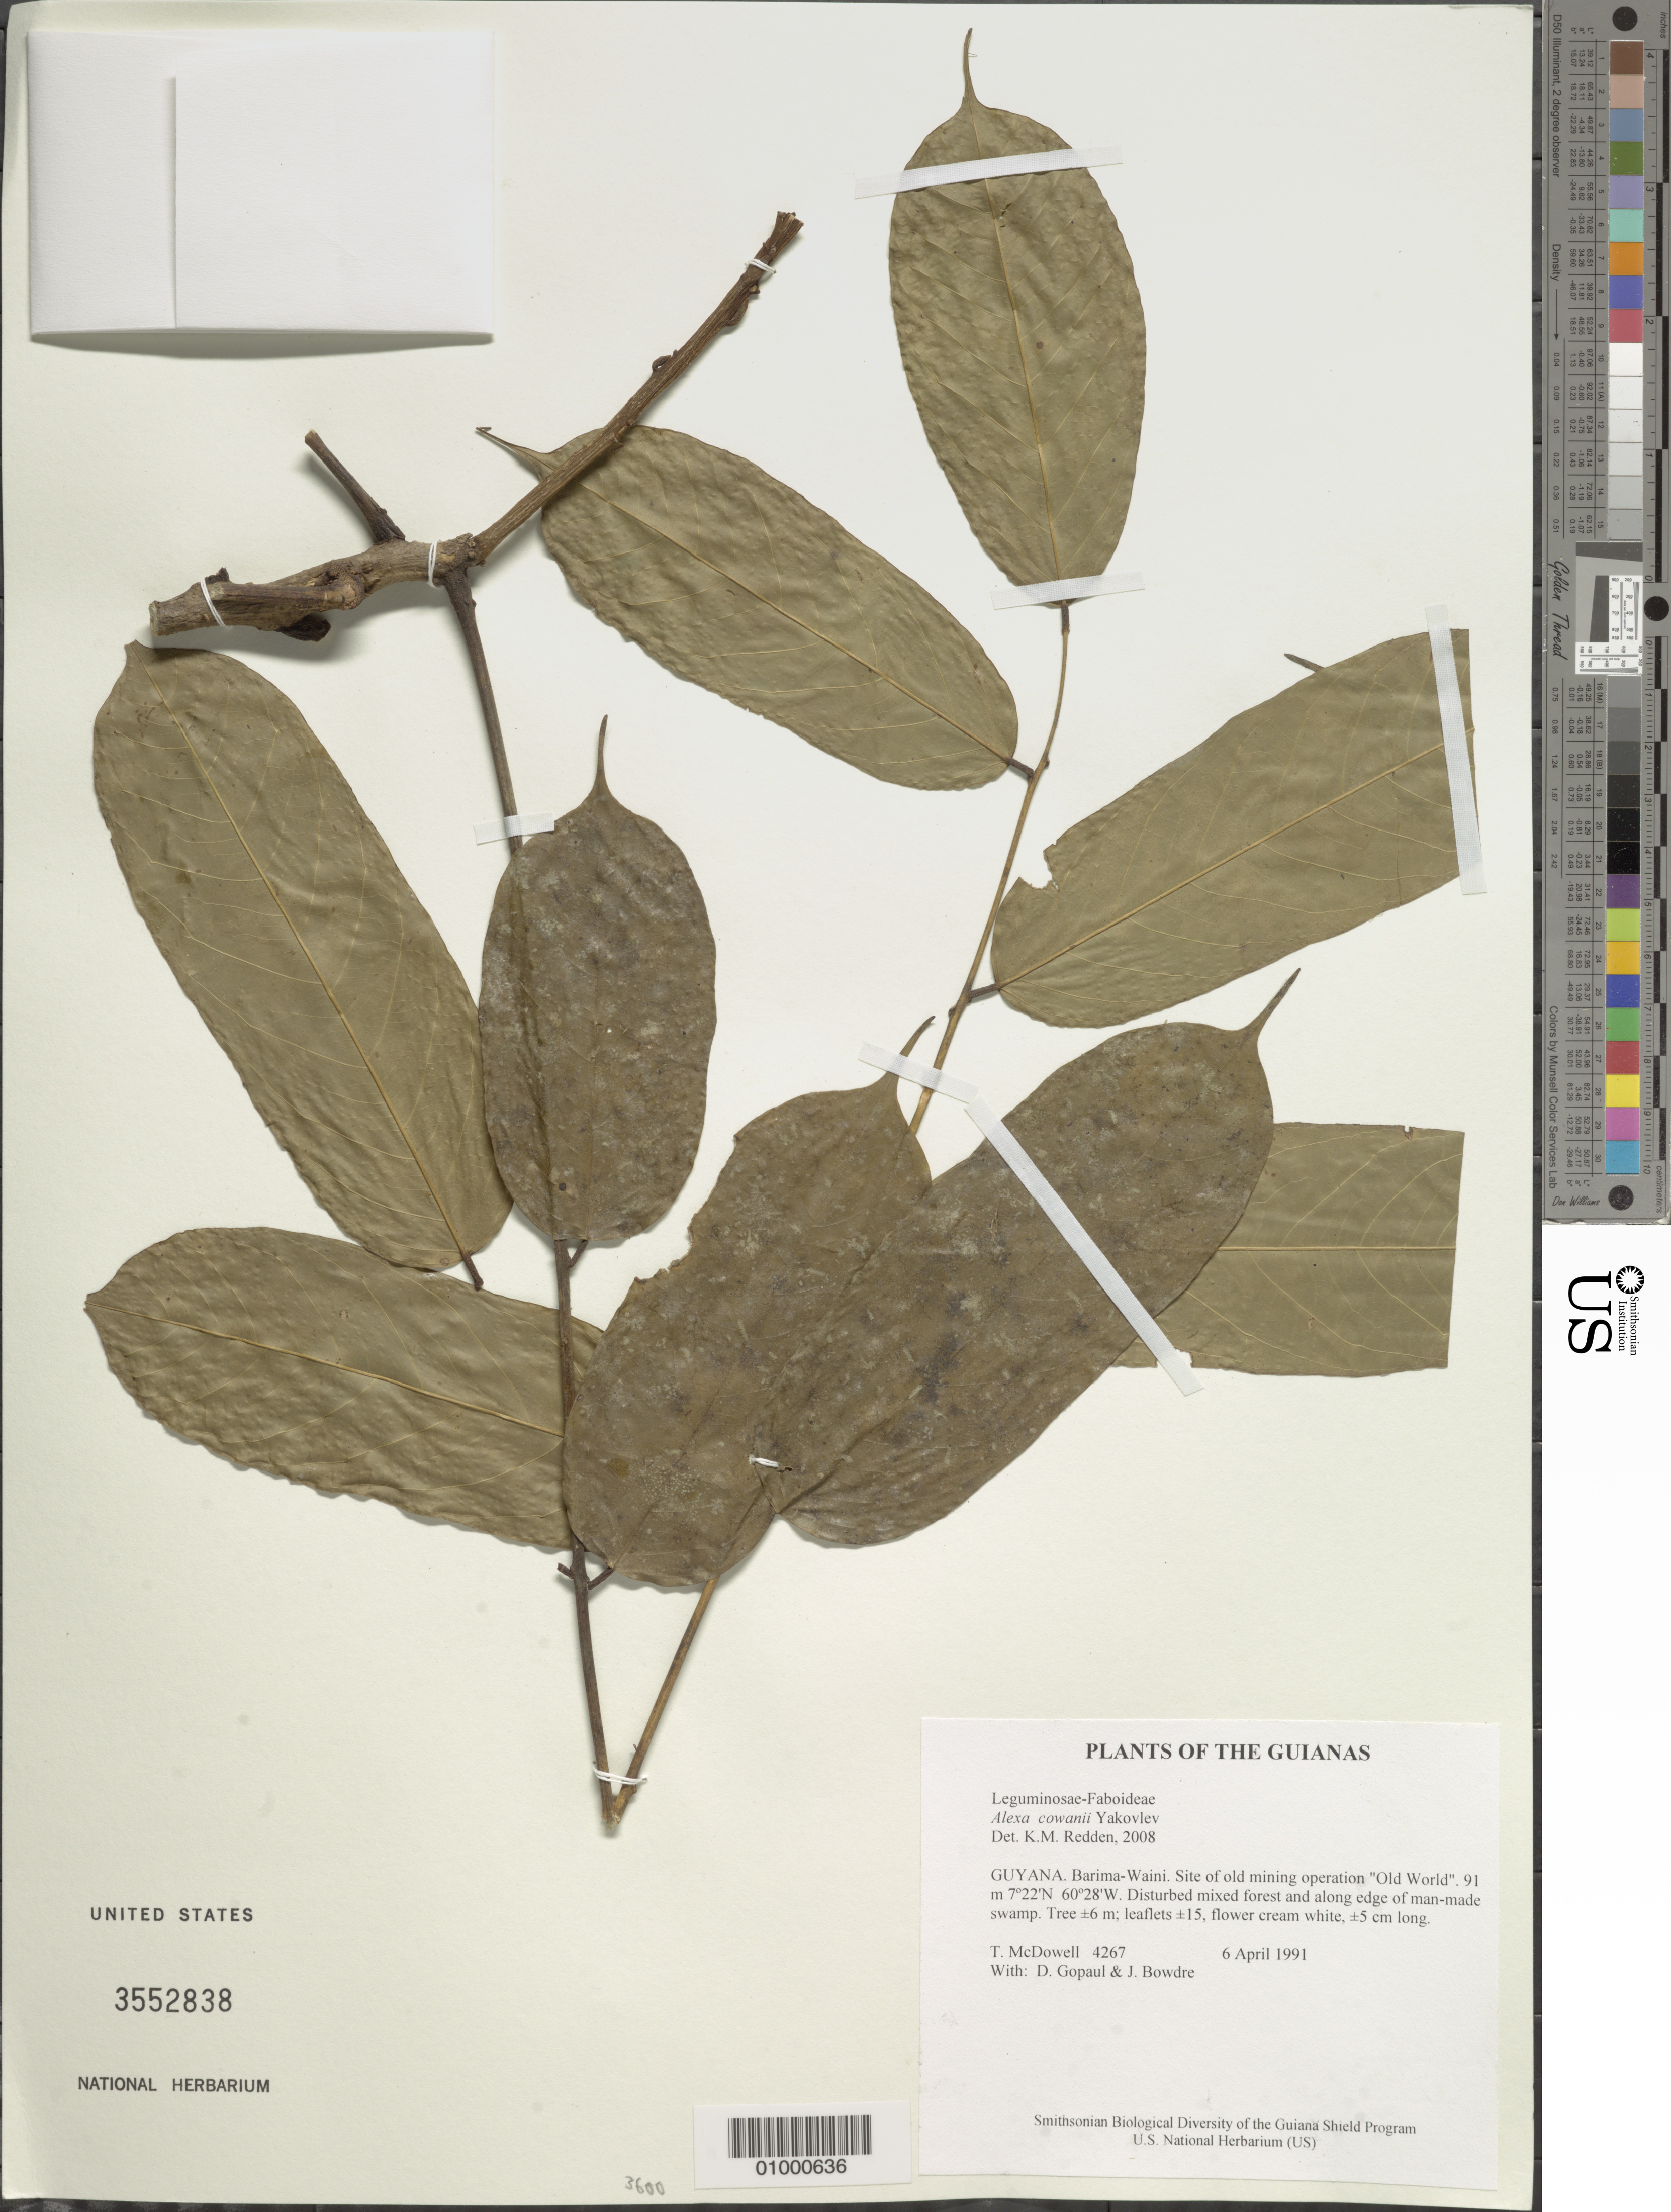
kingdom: Plantae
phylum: Tracheophyta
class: Magnoliopsida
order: Fabales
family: Fabaceae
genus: Alexa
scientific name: Alexa cowanii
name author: Yakovlev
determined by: Rico Arce, María de Lourdes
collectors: T. McDowell, D. Gopaul & J. Bowdre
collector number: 4267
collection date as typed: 6 April 1991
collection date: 1991-04-06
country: Guyana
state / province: Barima-Waini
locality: Site of old mining operation "Old World"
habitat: Disturbed mixed forest and along edge of man-made swamp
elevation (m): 91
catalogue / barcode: US 3552838